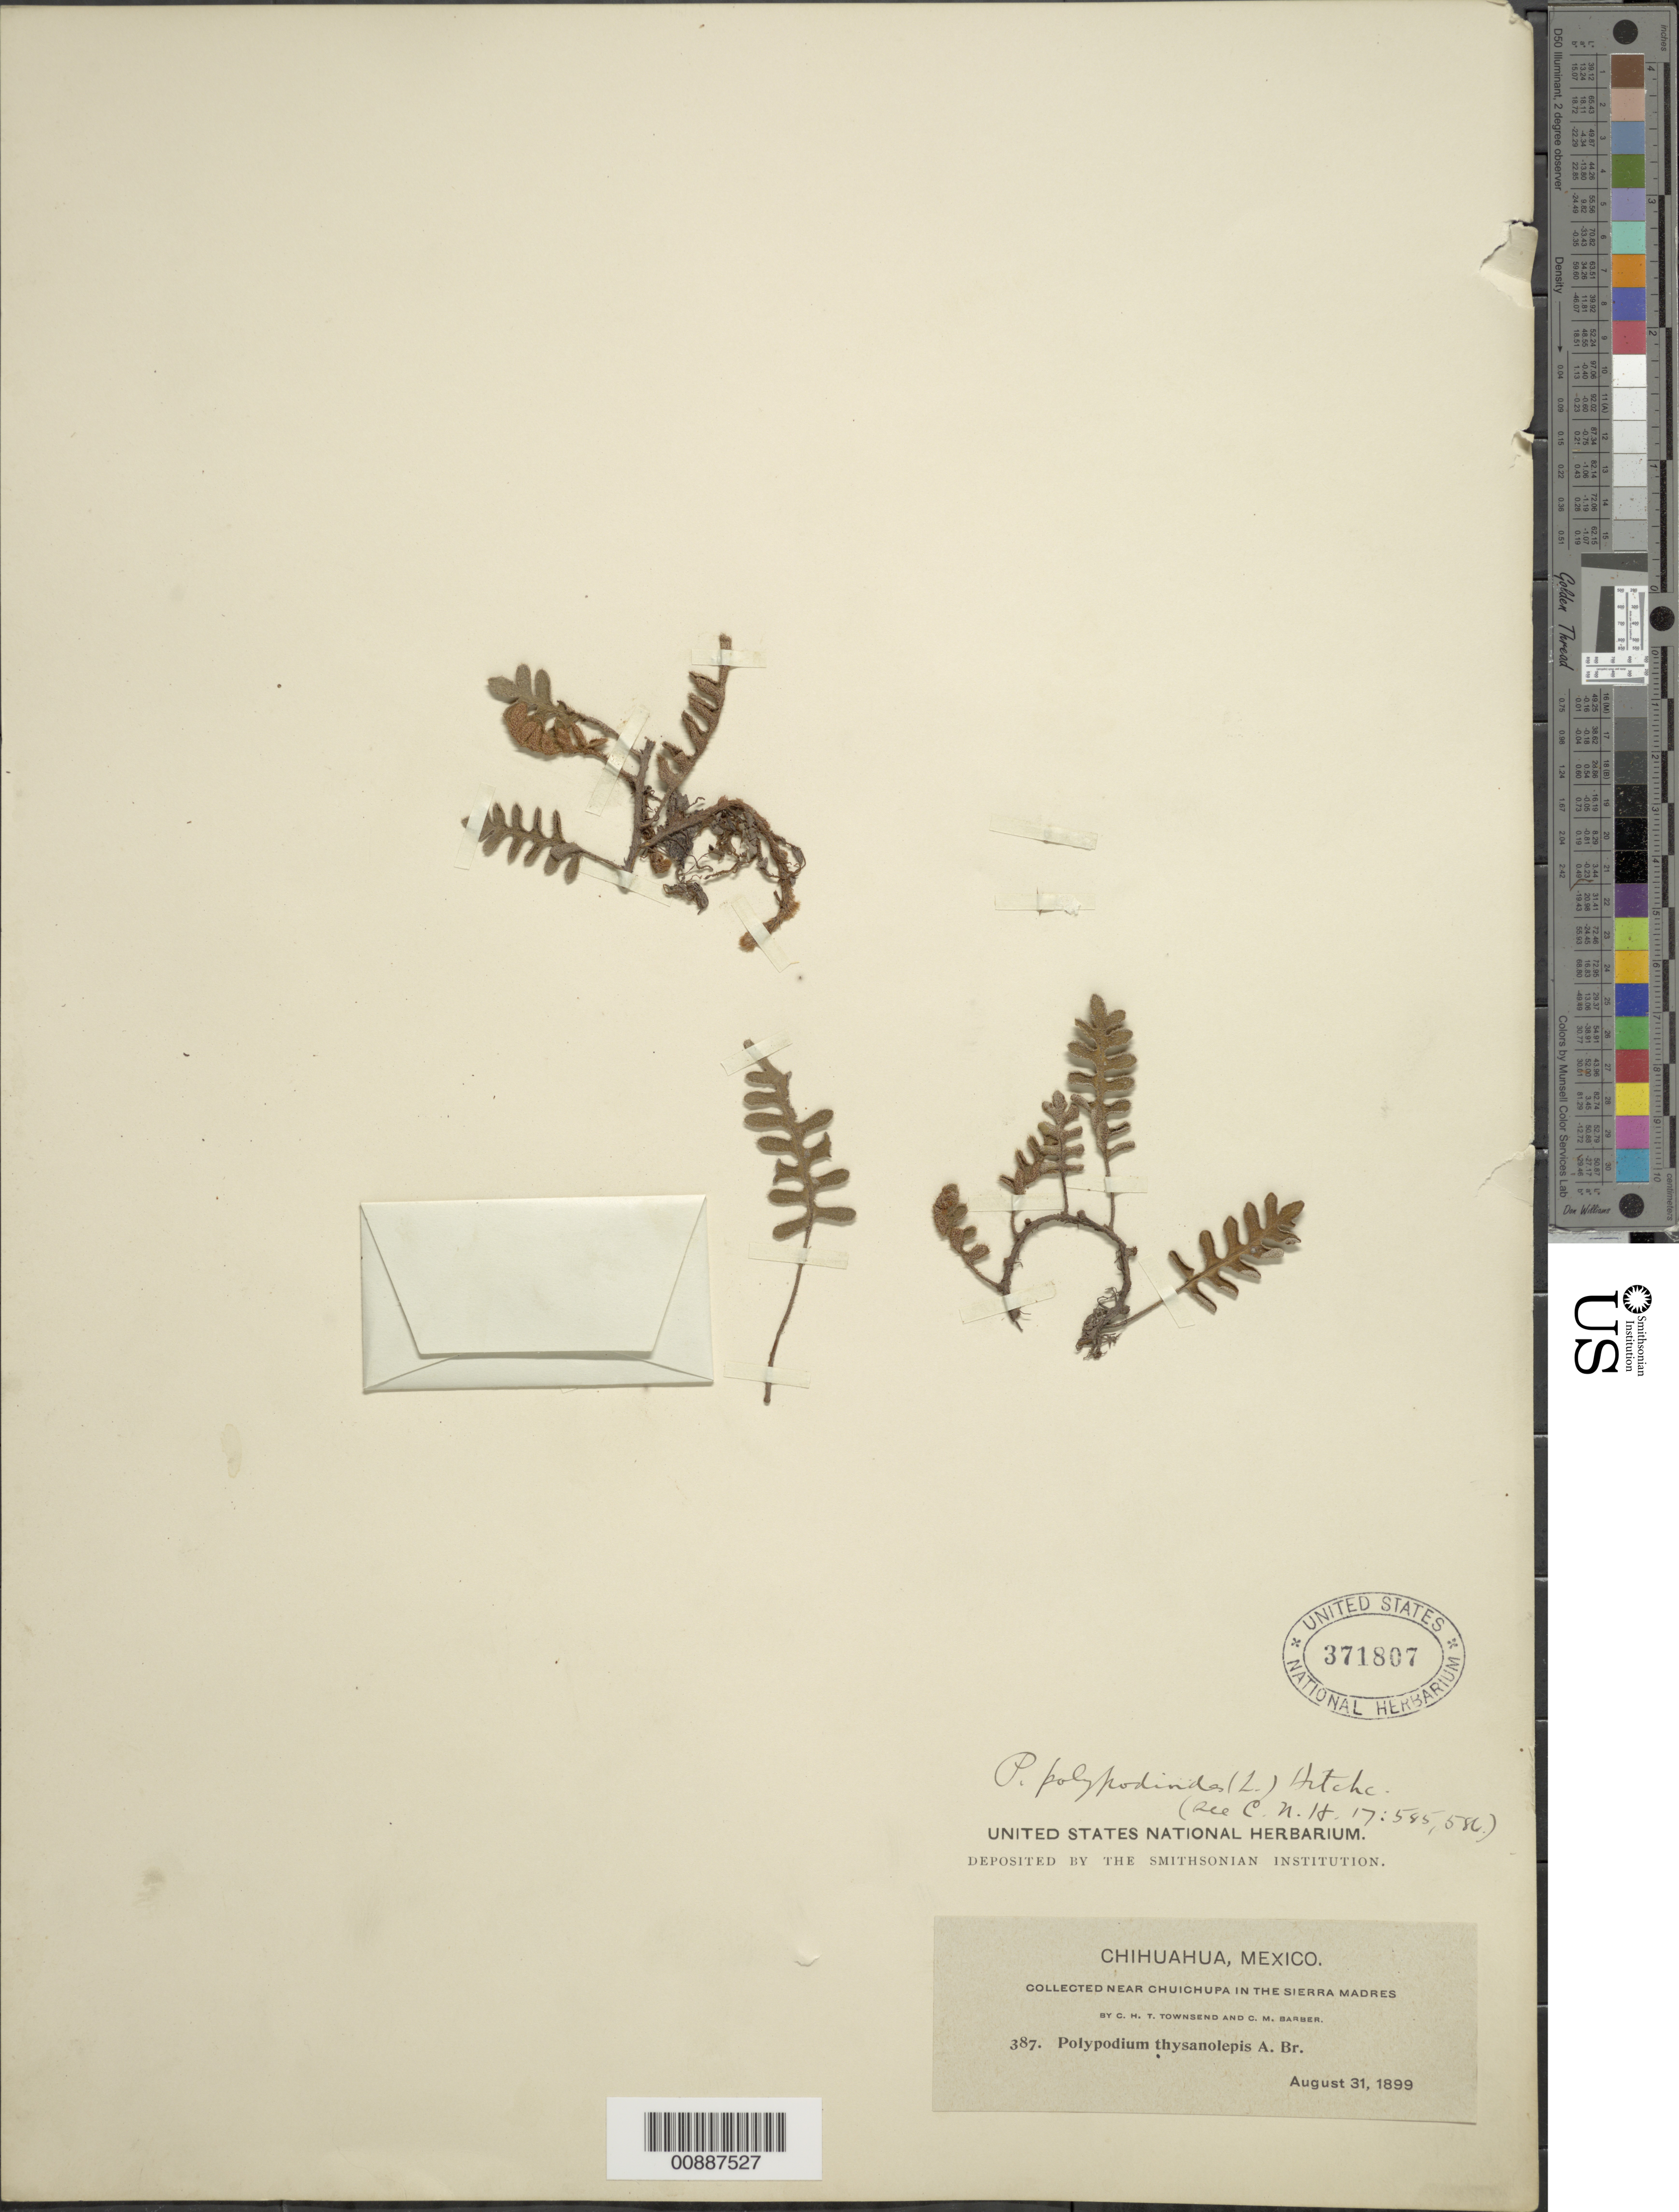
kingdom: Plantae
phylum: Tracheophyta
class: Polypodiopsida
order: Polypodiales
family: Polypodiaceae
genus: Pleopeltis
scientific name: Pleopeltis polypodioides var. acicularis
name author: (Weath.) E.G. Andrews & Windham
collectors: C. H. T. Townsend & C. Barber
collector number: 387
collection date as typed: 31 Aug 1899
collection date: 1899-08-31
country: Mexico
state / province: Chihuahua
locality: Near Chuichupa in the Sierra Madre.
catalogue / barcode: US 371807